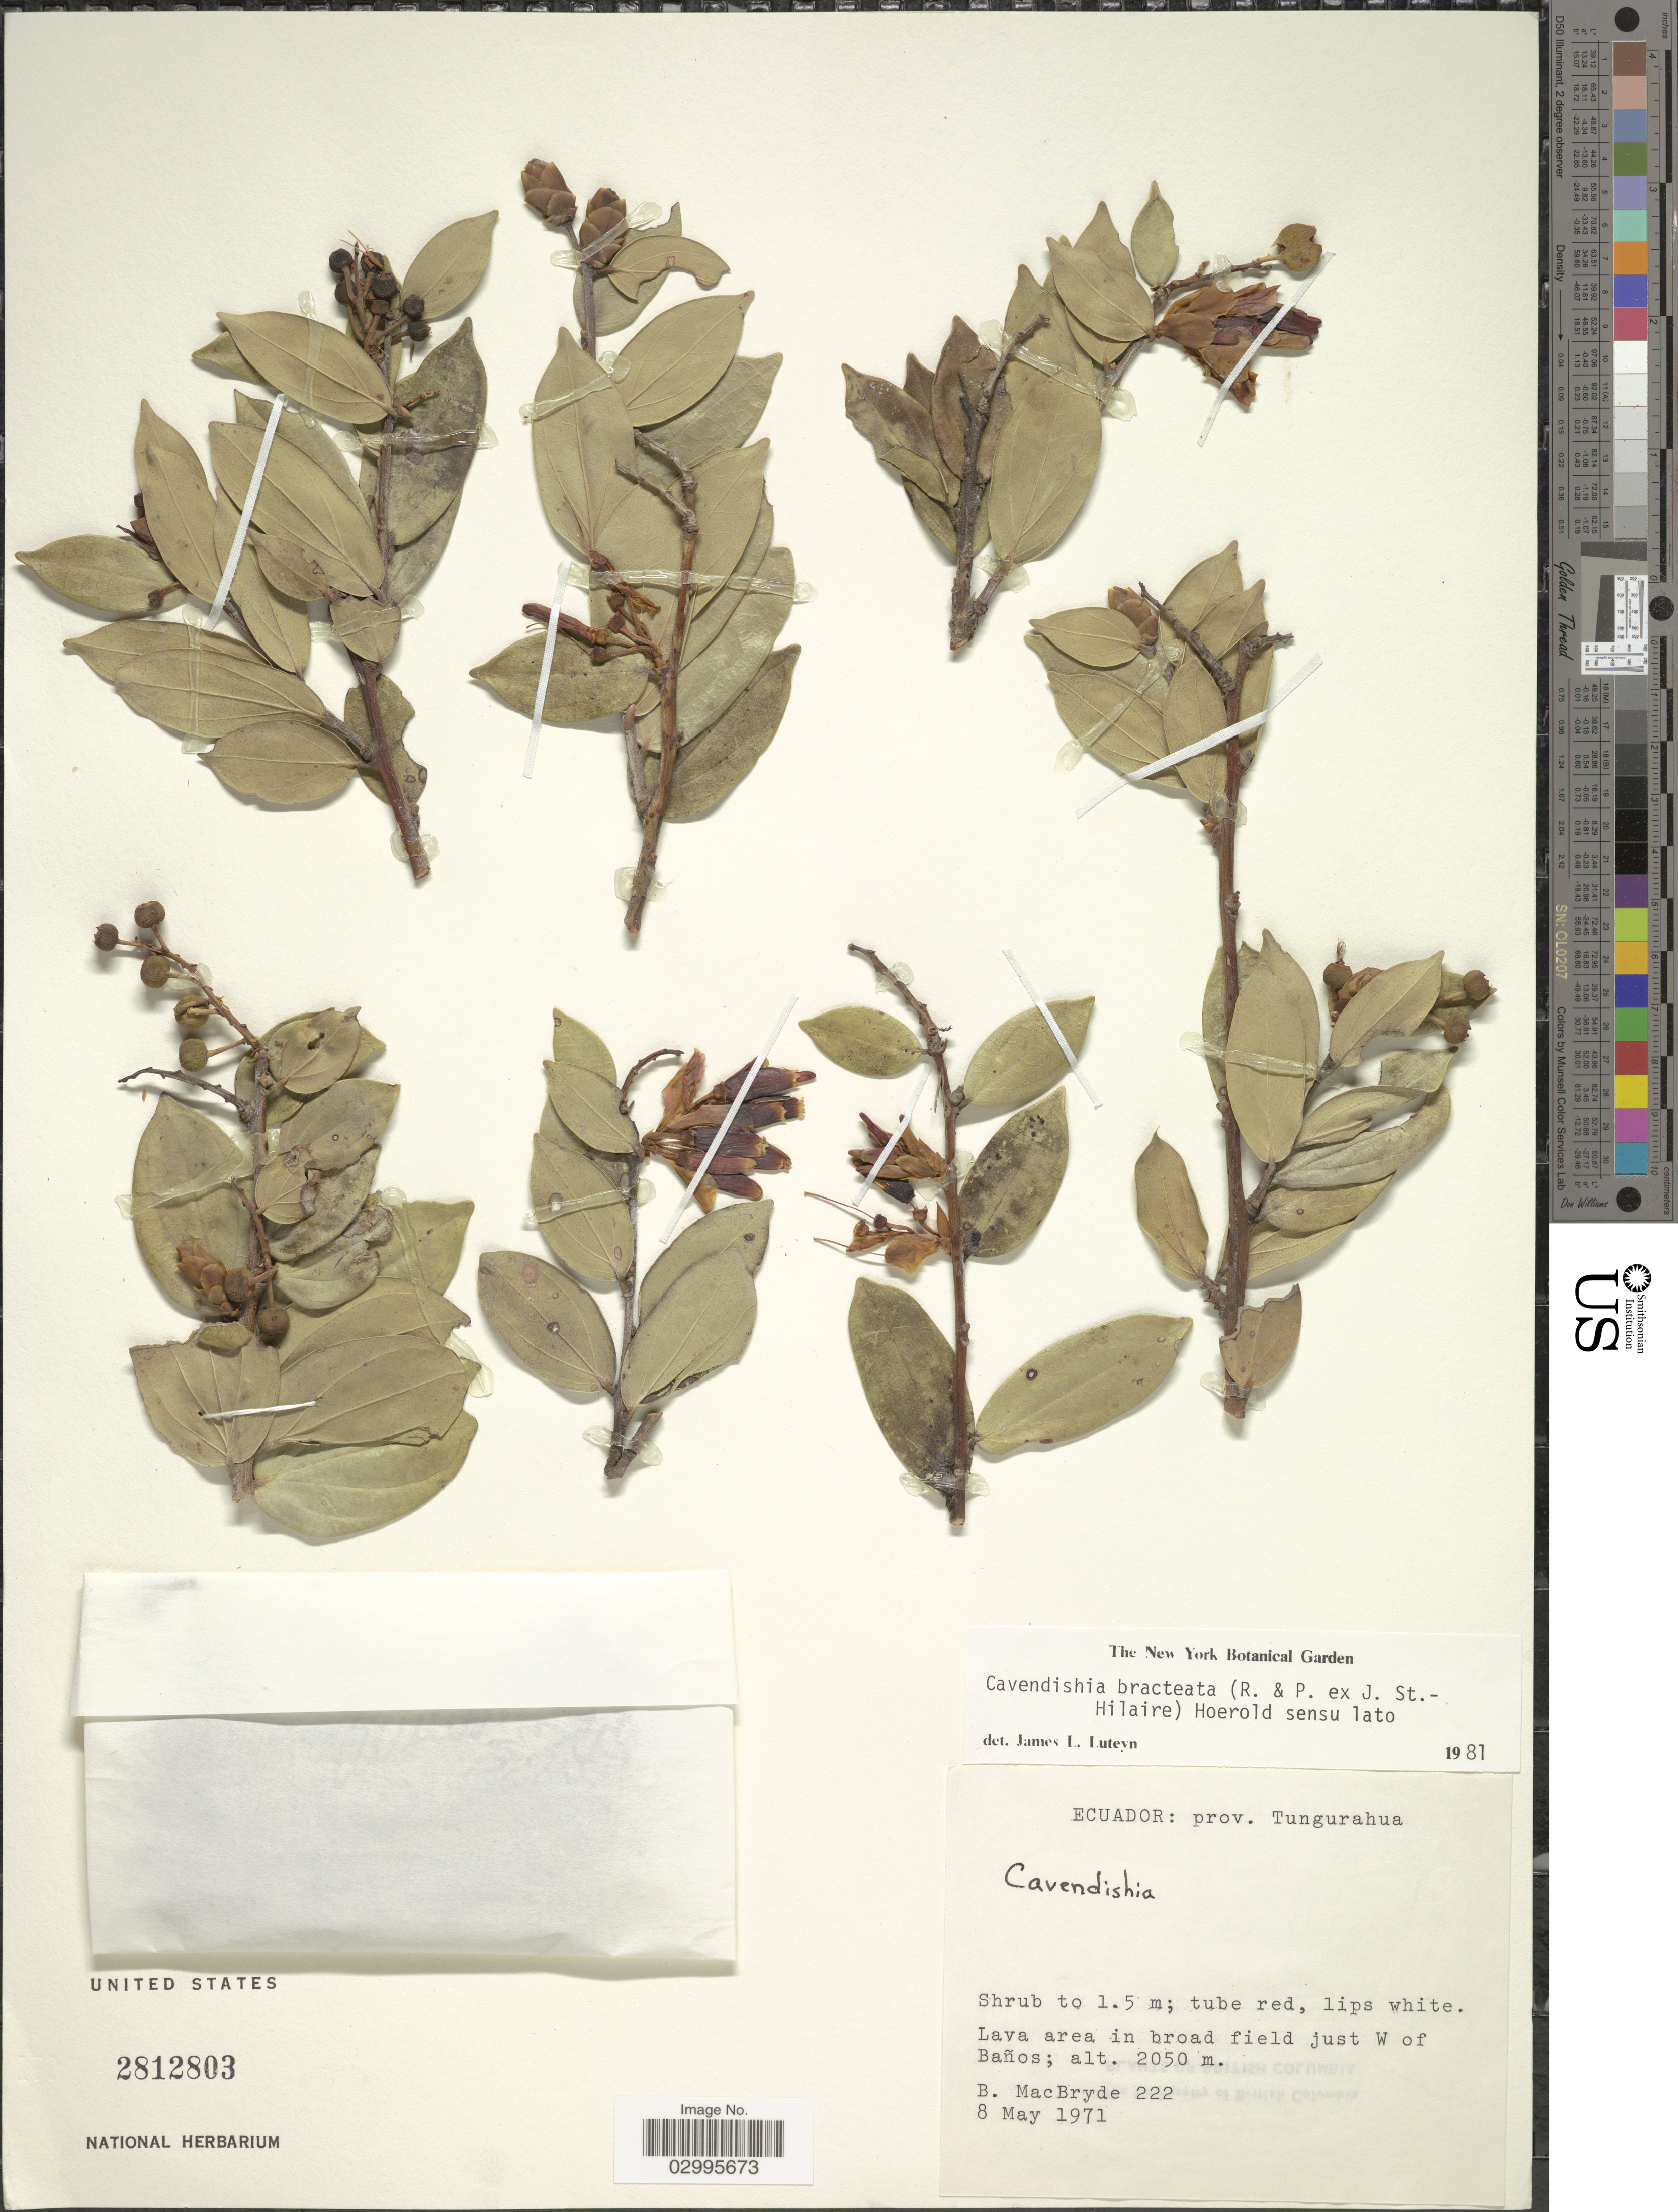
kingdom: Plantae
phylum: Tracheophyta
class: Magnoliopsida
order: Ericales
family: Ericaceae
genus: Cavendishia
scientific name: Cavendishia bracteata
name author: (Ruiz & Pav. ex J. St.-Hil.) Hoerold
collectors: B. MacBryde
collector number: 222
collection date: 1971-05-08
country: Ecuador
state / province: Tungurahua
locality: Lava area in broad field just W of Baños.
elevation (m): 2050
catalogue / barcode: US 2812803